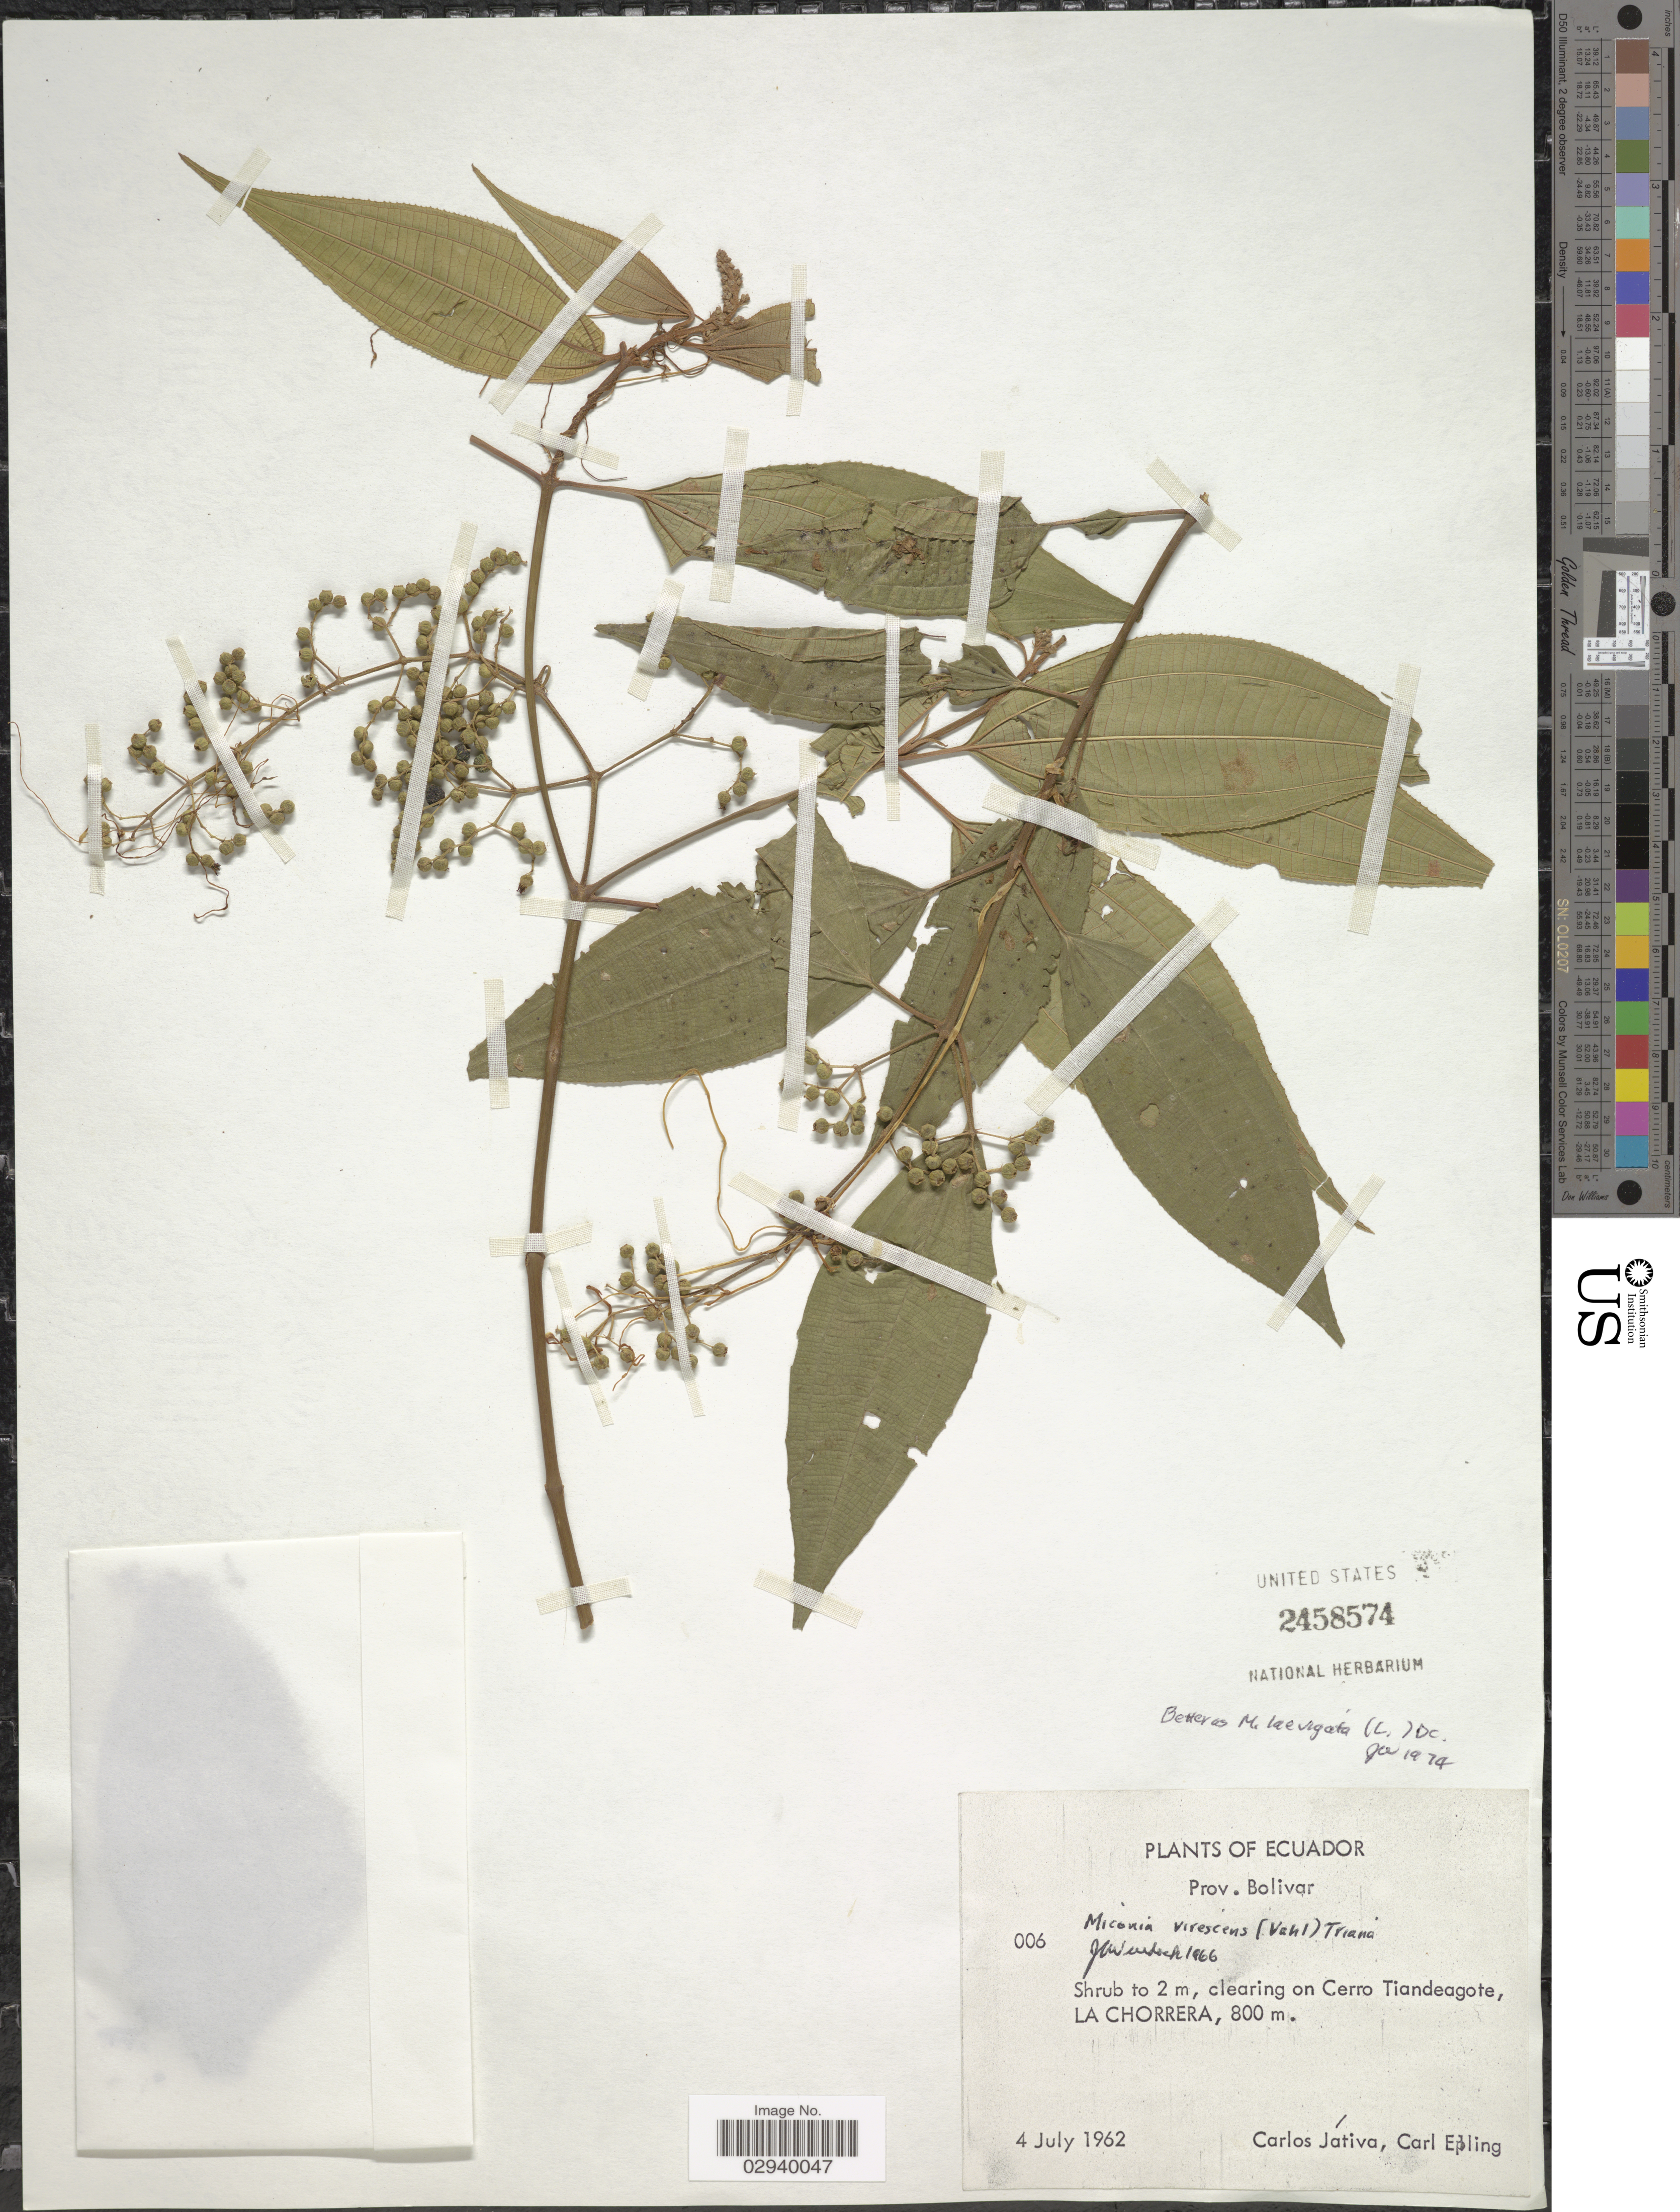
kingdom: Plantae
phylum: Tracheophyta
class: Magnoliopsida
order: Myrtales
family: Melastomataceae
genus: Miconia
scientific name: Miconia laevigata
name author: (L.) D. Don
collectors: C. D. Játiva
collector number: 006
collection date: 1962-07-04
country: Colombia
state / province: Bolívar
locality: Clearing on Cerro Tiandeagote, La Chorrera.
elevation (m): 800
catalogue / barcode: US 2458574